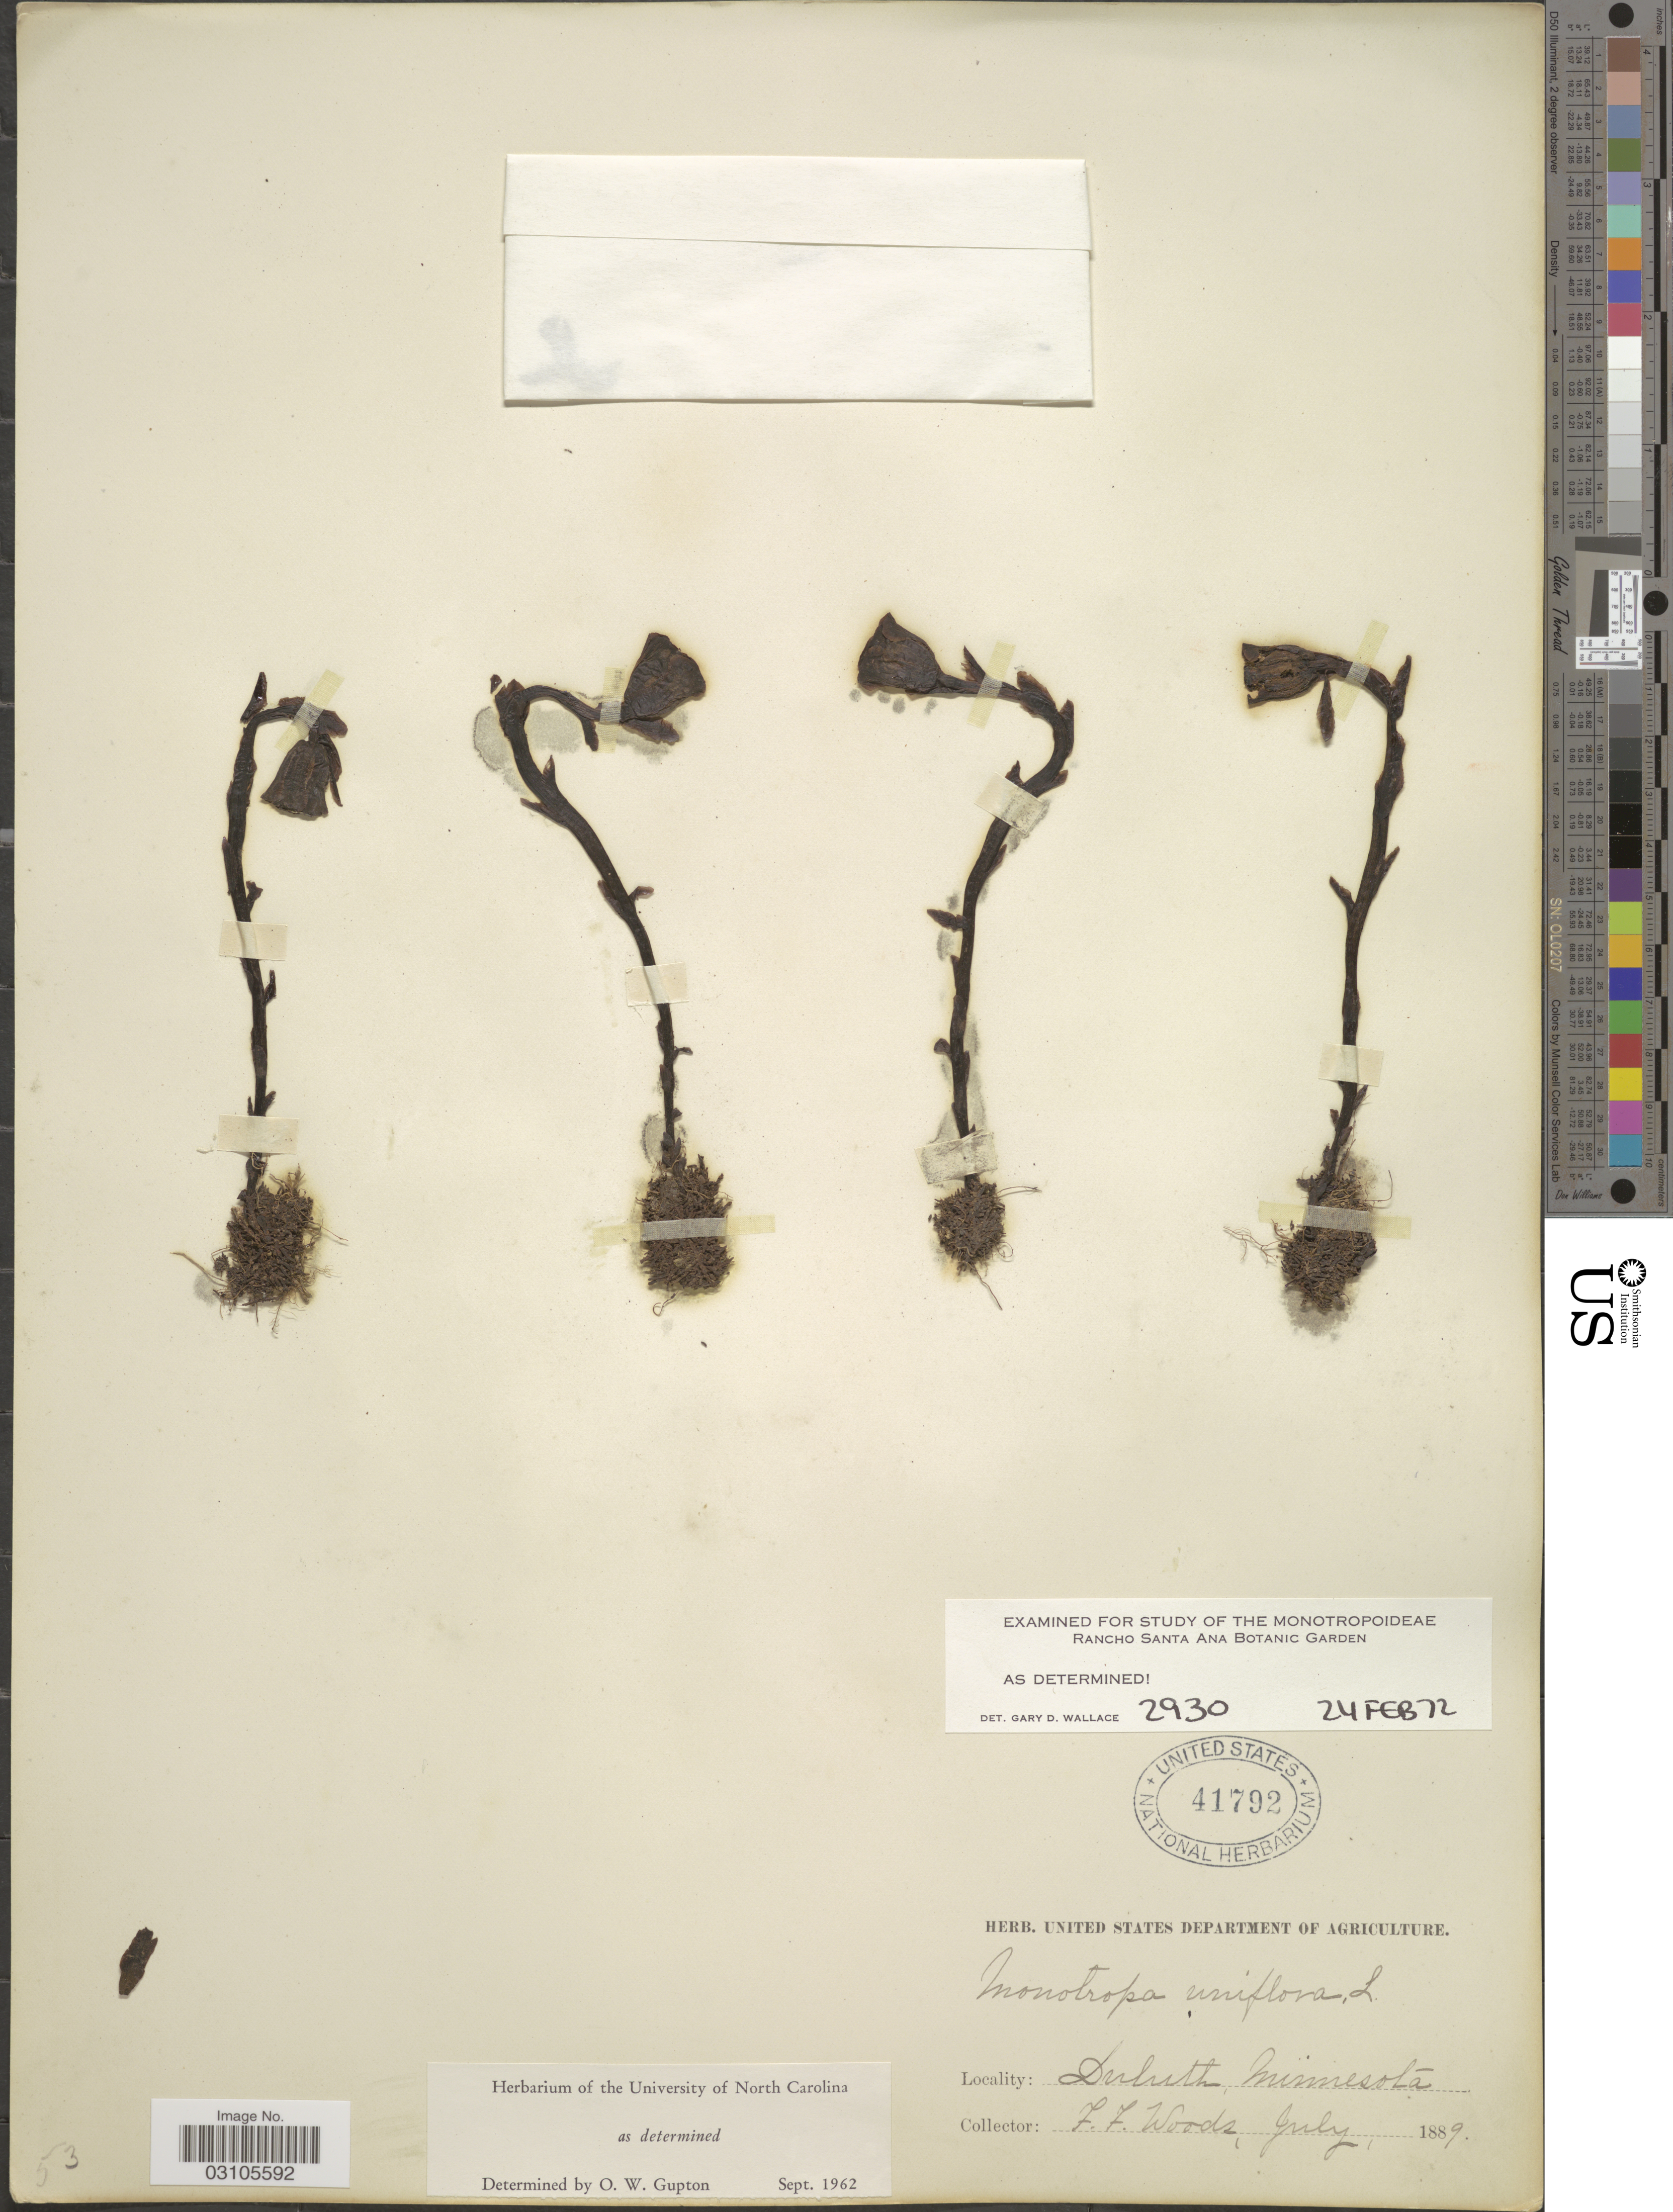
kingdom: Plantae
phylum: Tracheophyta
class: Magnoliopsida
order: Ericales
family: Ericaceae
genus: Monotropa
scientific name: Monotropa uniflora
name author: L.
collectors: F. Woods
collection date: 1889-07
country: United States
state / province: Minnesota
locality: Duluth, Minnesota.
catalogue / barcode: US 41792